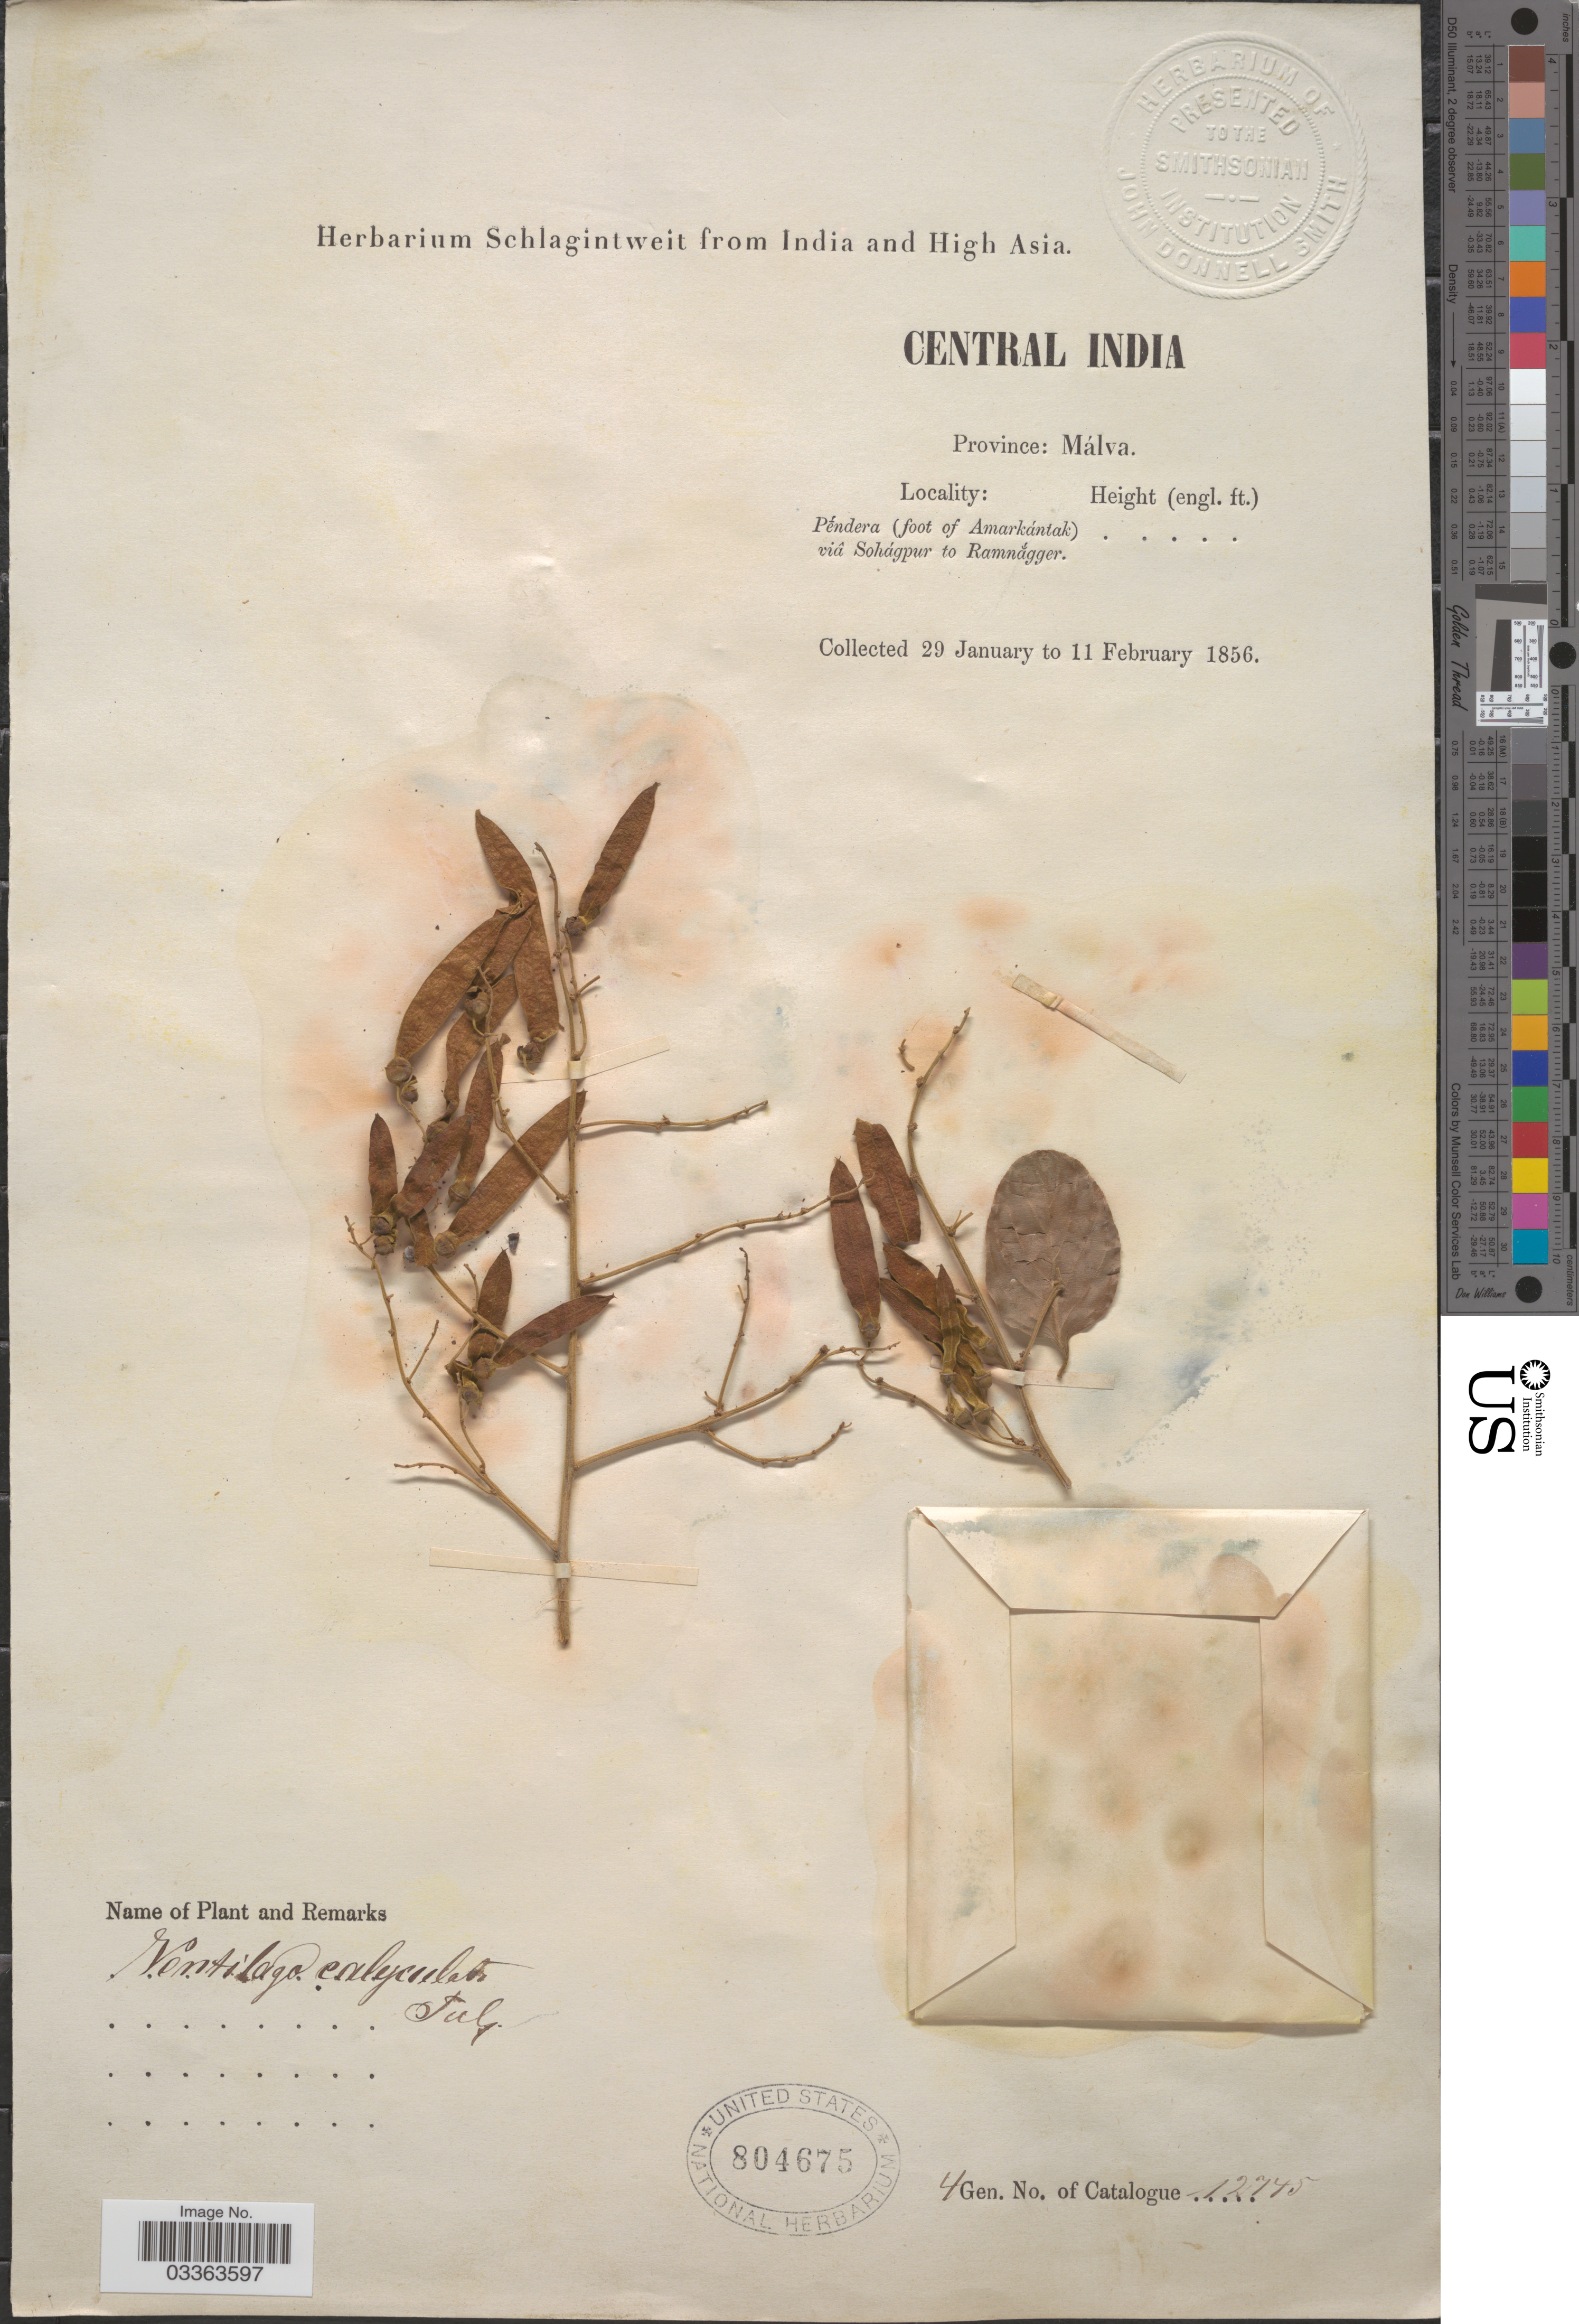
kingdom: Plantae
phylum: Tracheophyta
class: Magnoliopsida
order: Rosales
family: Rhamnaceae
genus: Ventilago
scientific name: Ventilago leiocarpa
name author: Benth.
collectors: ex herb. Schlagintweit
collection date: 1856-01-29/1856-02-11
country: India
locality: Central India. Province: Málva. Péndera (foot of Amarkántak) viâ Sohágpur to Ramnágger.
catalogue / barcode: US 804675